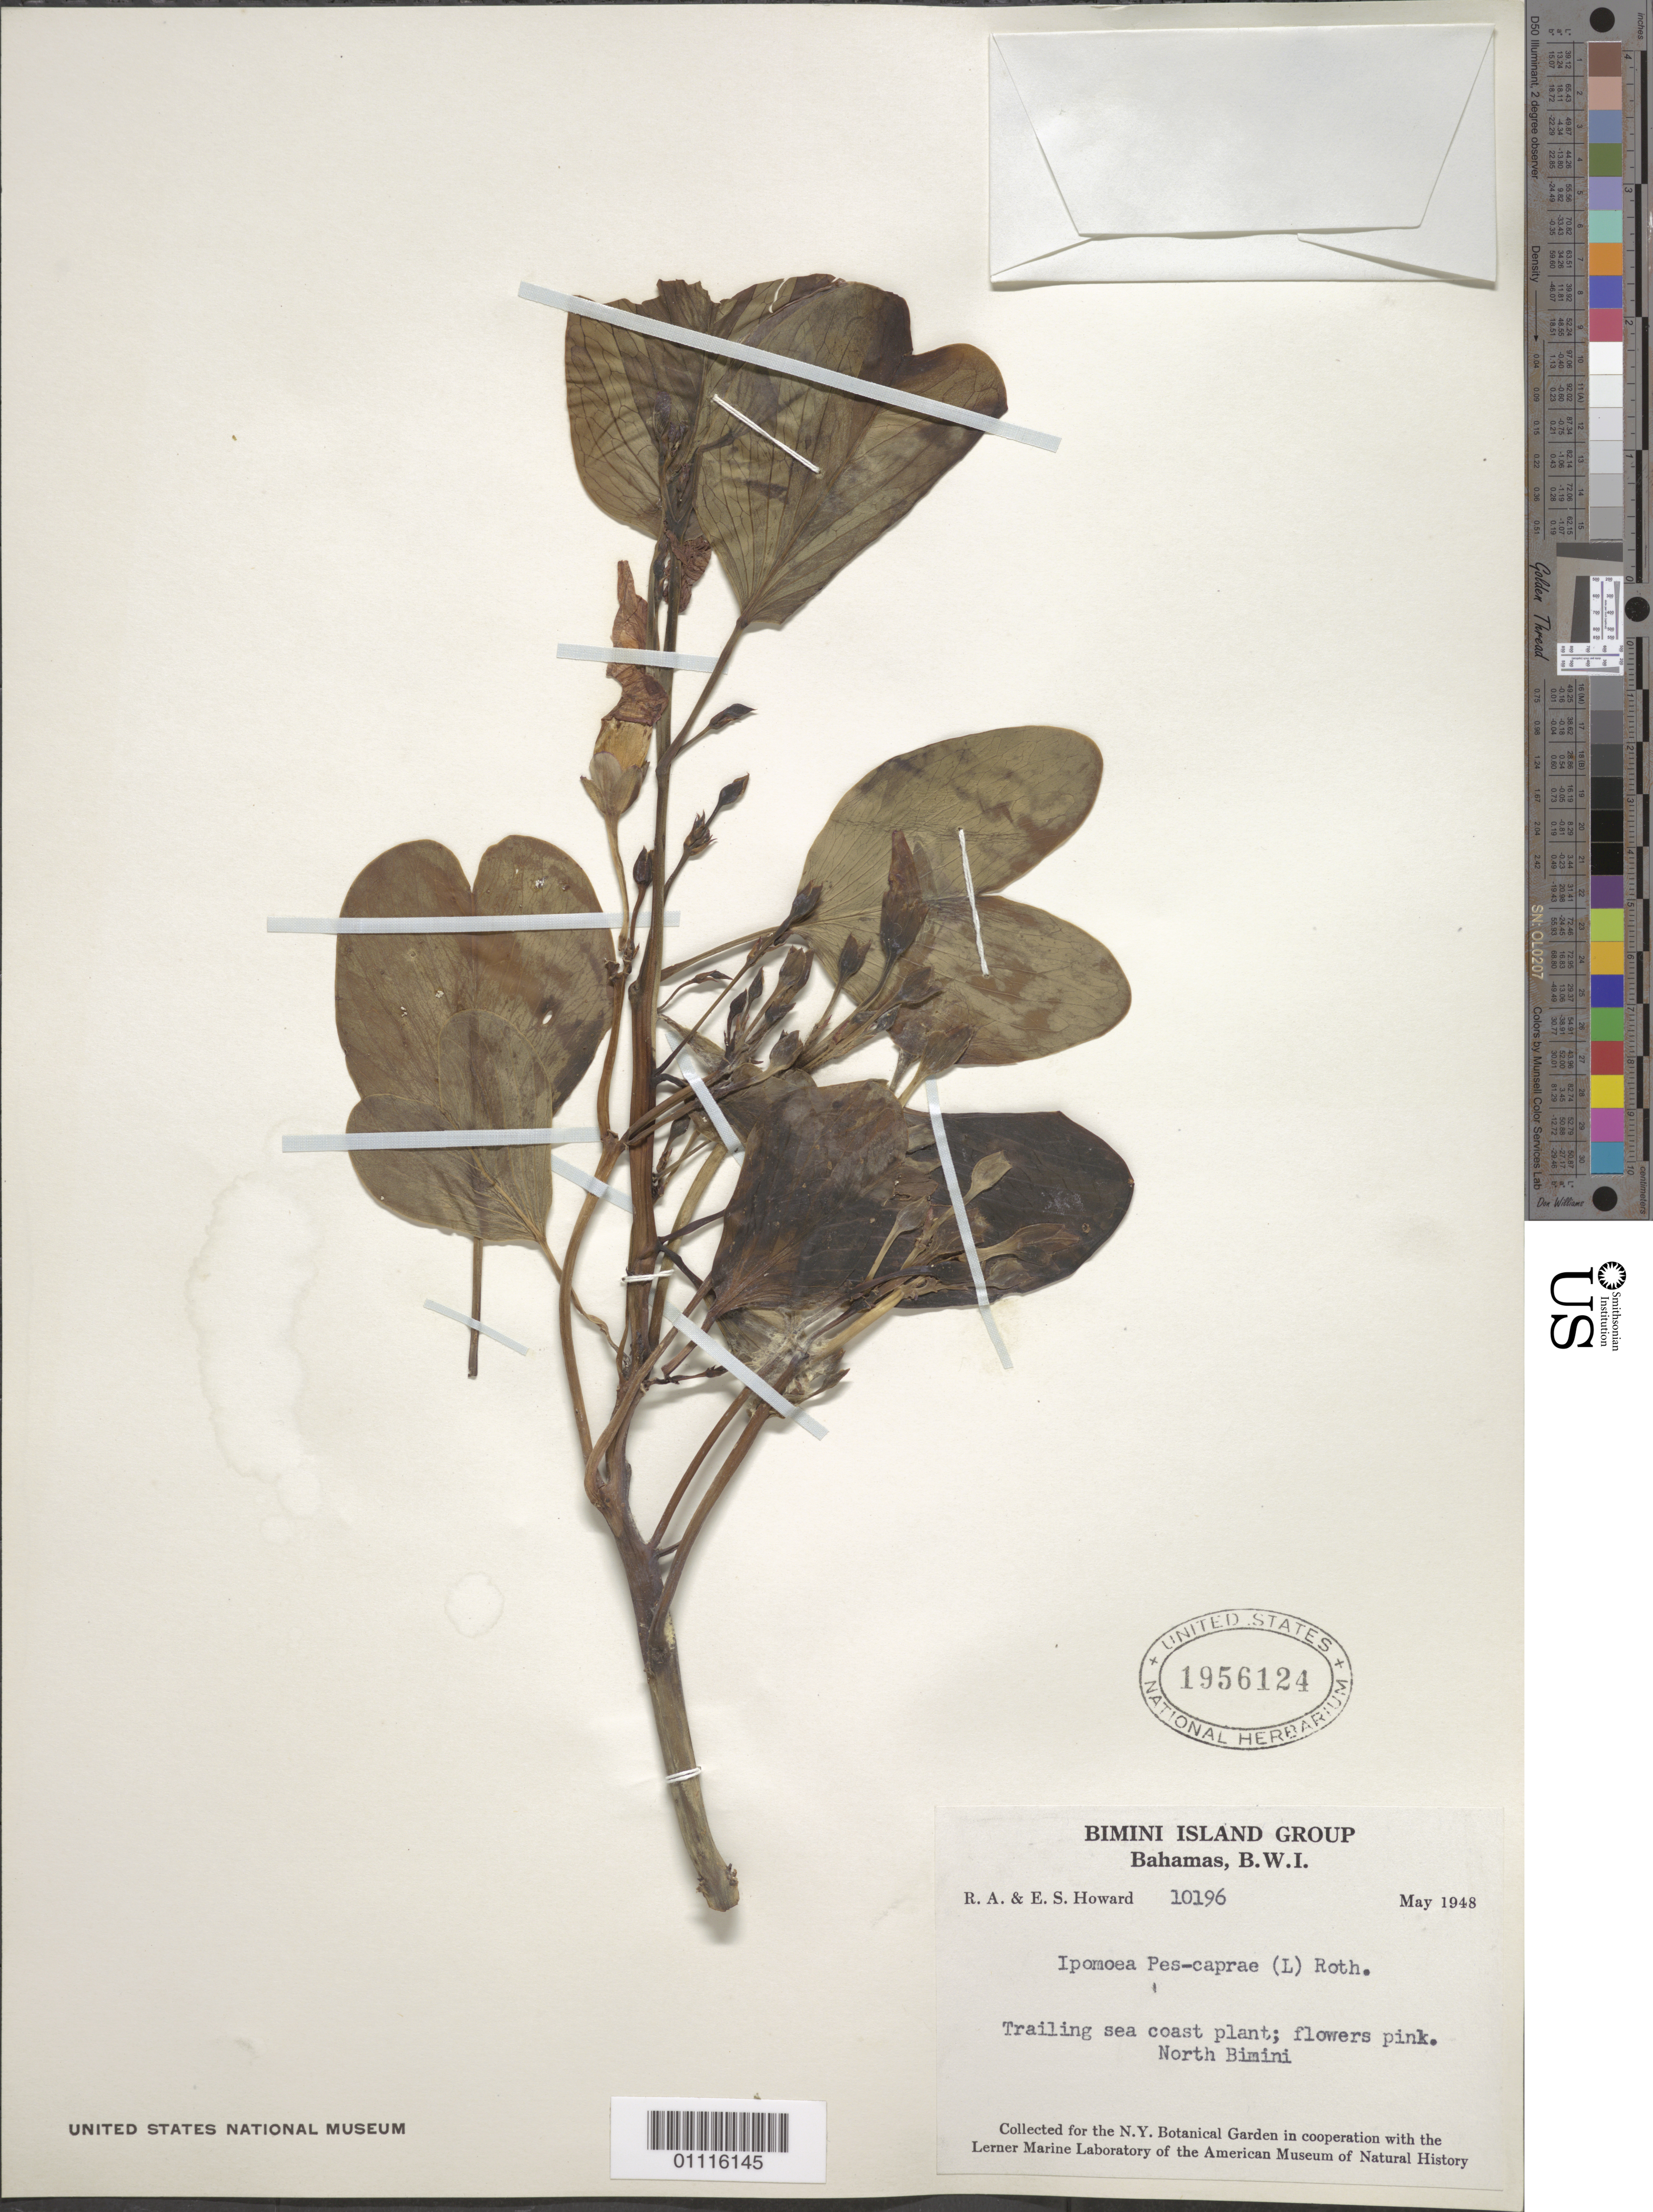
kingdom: Plantae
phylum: Tracheophyta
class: Magnoliopsida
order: Solanales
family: Convolvulaceae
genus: Ipomoea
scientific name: Ipomoea pes-caprae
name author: (L.) R. Br.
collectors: R. A. Howard & E. S. Howard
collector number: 10196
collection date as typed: May 1948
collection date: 1948-05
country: Bahamas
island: North Bimini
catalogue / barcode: US 1956124